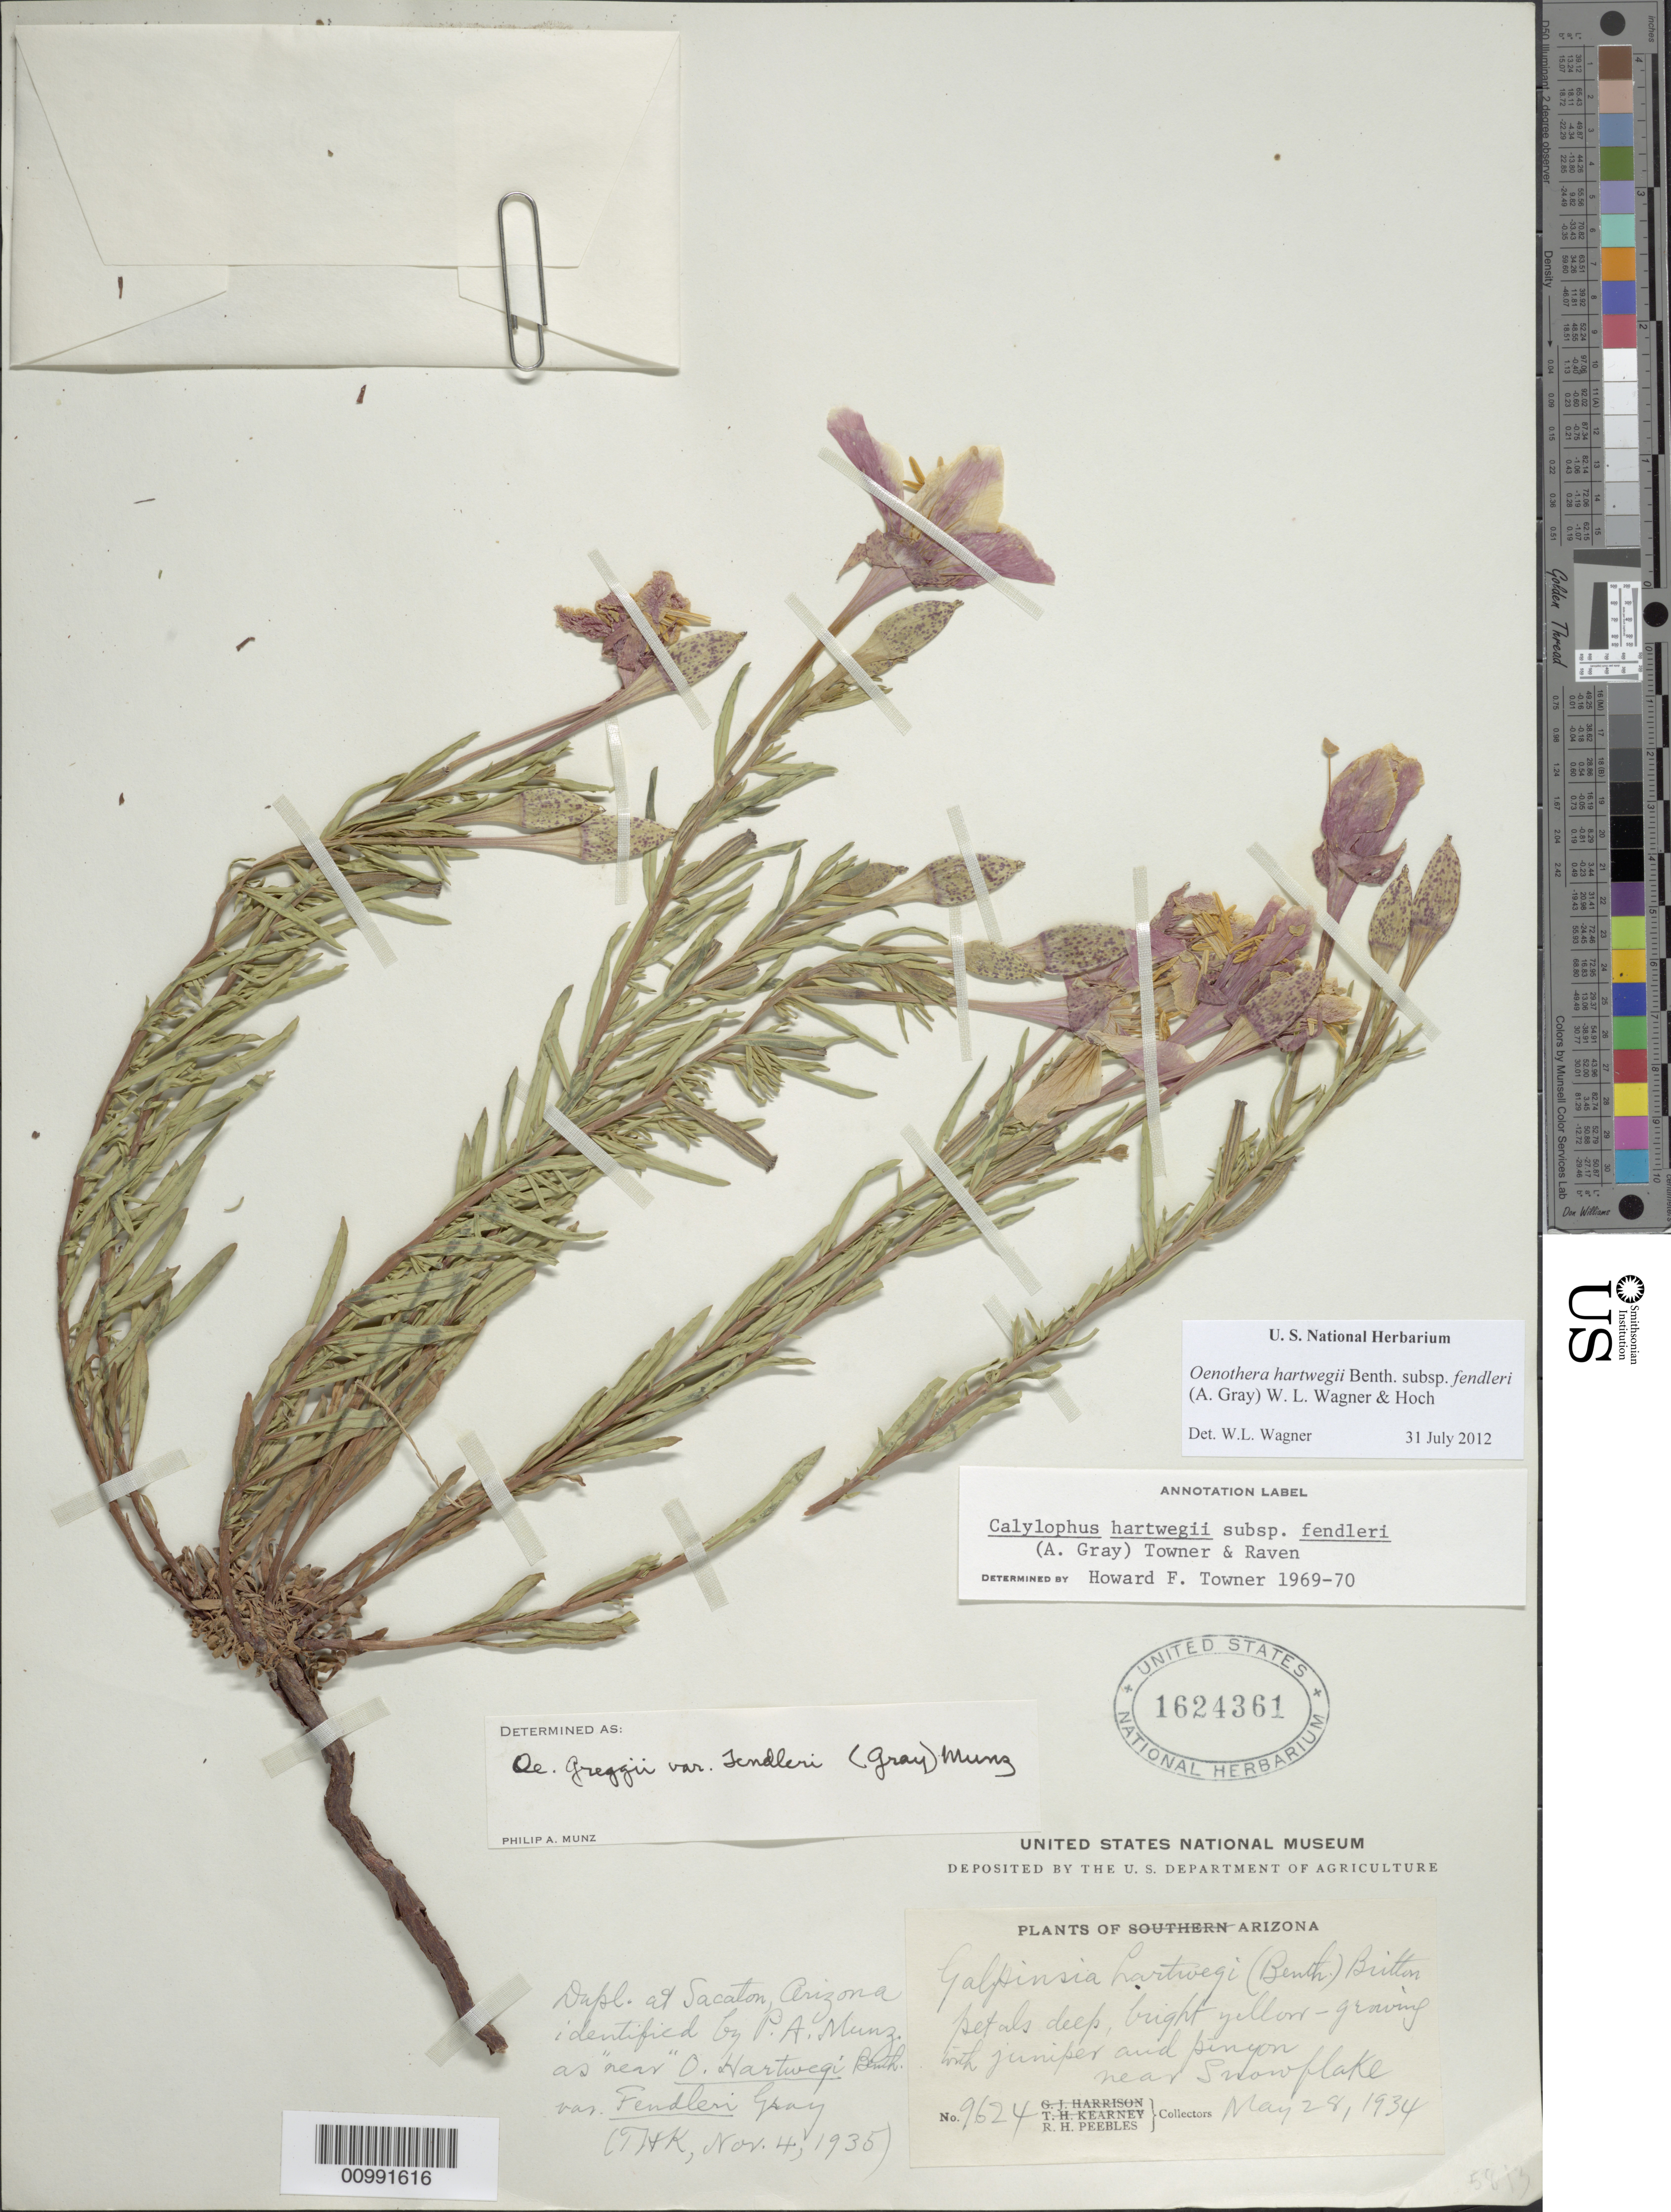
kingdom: Plantae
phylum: Tracheophyta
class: Magnoliopsida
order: Myrtales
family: Onagraceae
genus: Oenothera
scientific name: Oenothera hartwegii subsp. fendleri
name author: (A. Gray) W.L. Wagner & Hoch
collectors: R. H. Peebles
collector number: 9624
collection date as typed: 28 May 1934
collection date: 1934-05-28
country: United States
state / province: Arizona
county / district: Navajo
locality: Near Snowflake.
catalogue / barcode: US 1624361